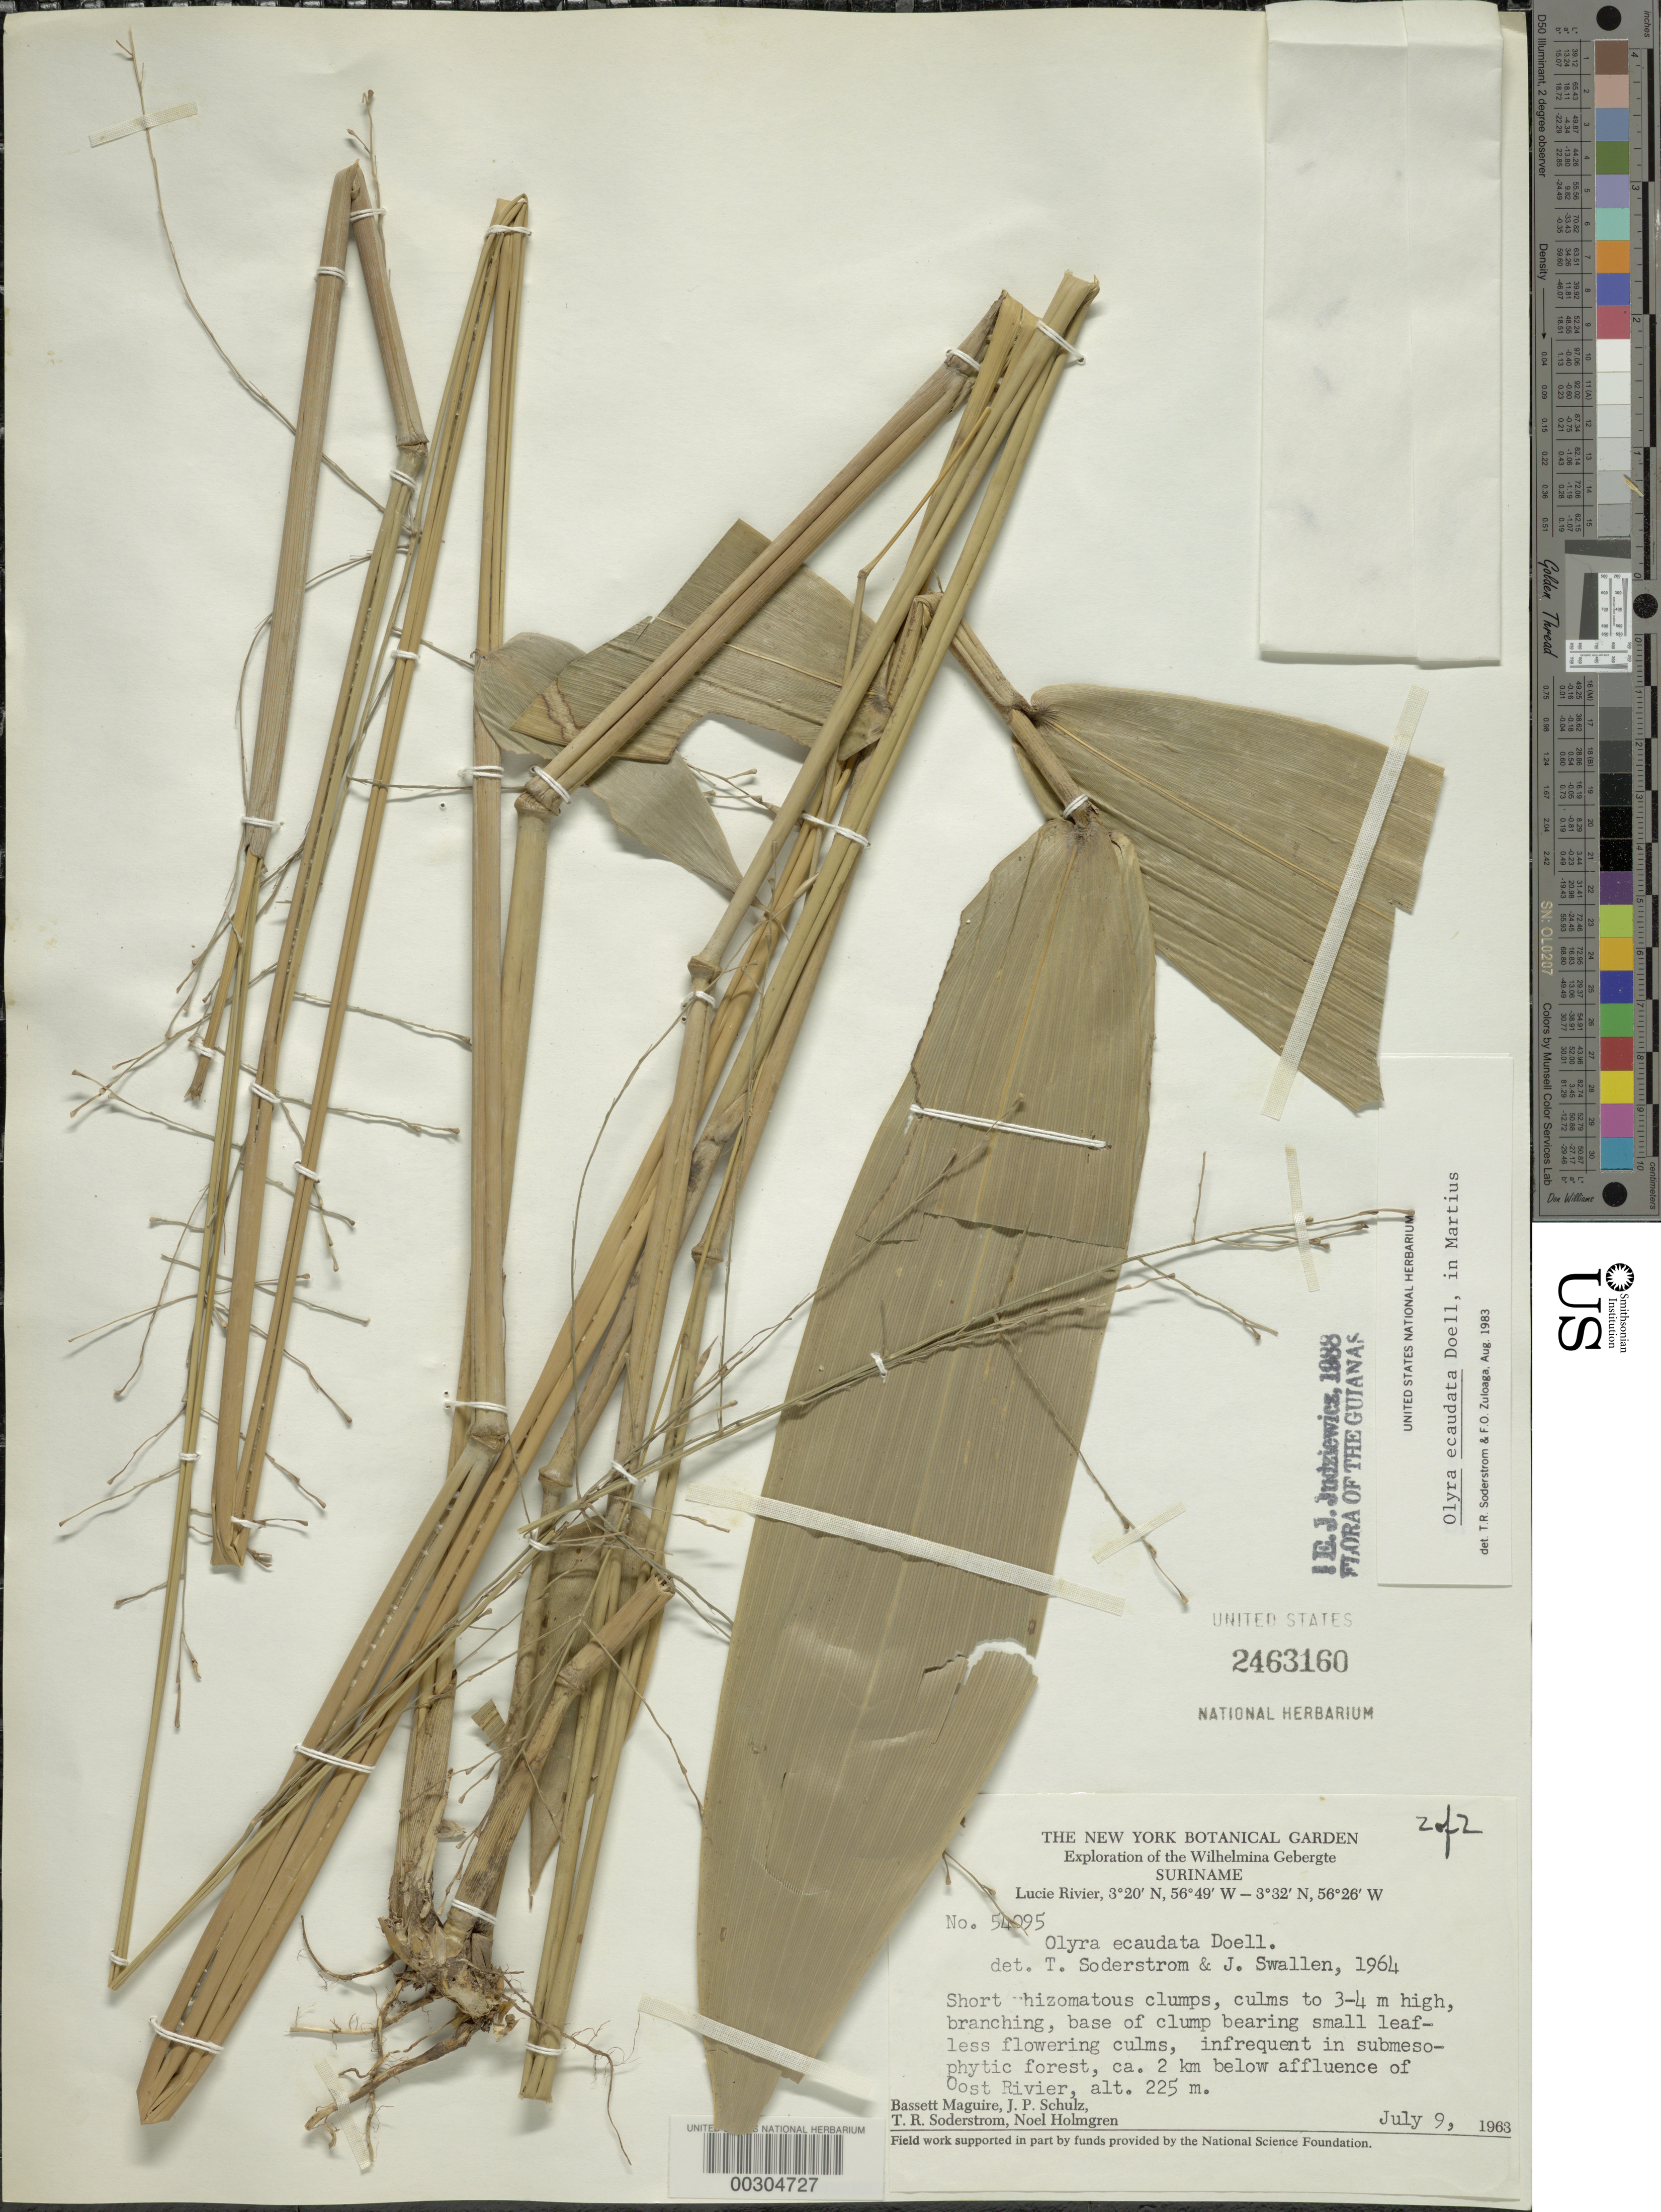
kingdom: Plantae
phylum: Tracheophyta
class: Liliopsida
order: Poales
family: Poaceae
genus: Olyra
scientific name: Olyra ecaudata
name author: Döll in Mart.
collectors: B. Maguire, J. P. Schulz, T. R. Soderstrom & N. H. Holmgren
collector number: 54095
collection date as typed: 09 Jul 1963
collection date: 1963-07-09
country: Suriname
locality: Lucie r., oost r.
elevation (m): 225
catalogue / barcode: US 2463160